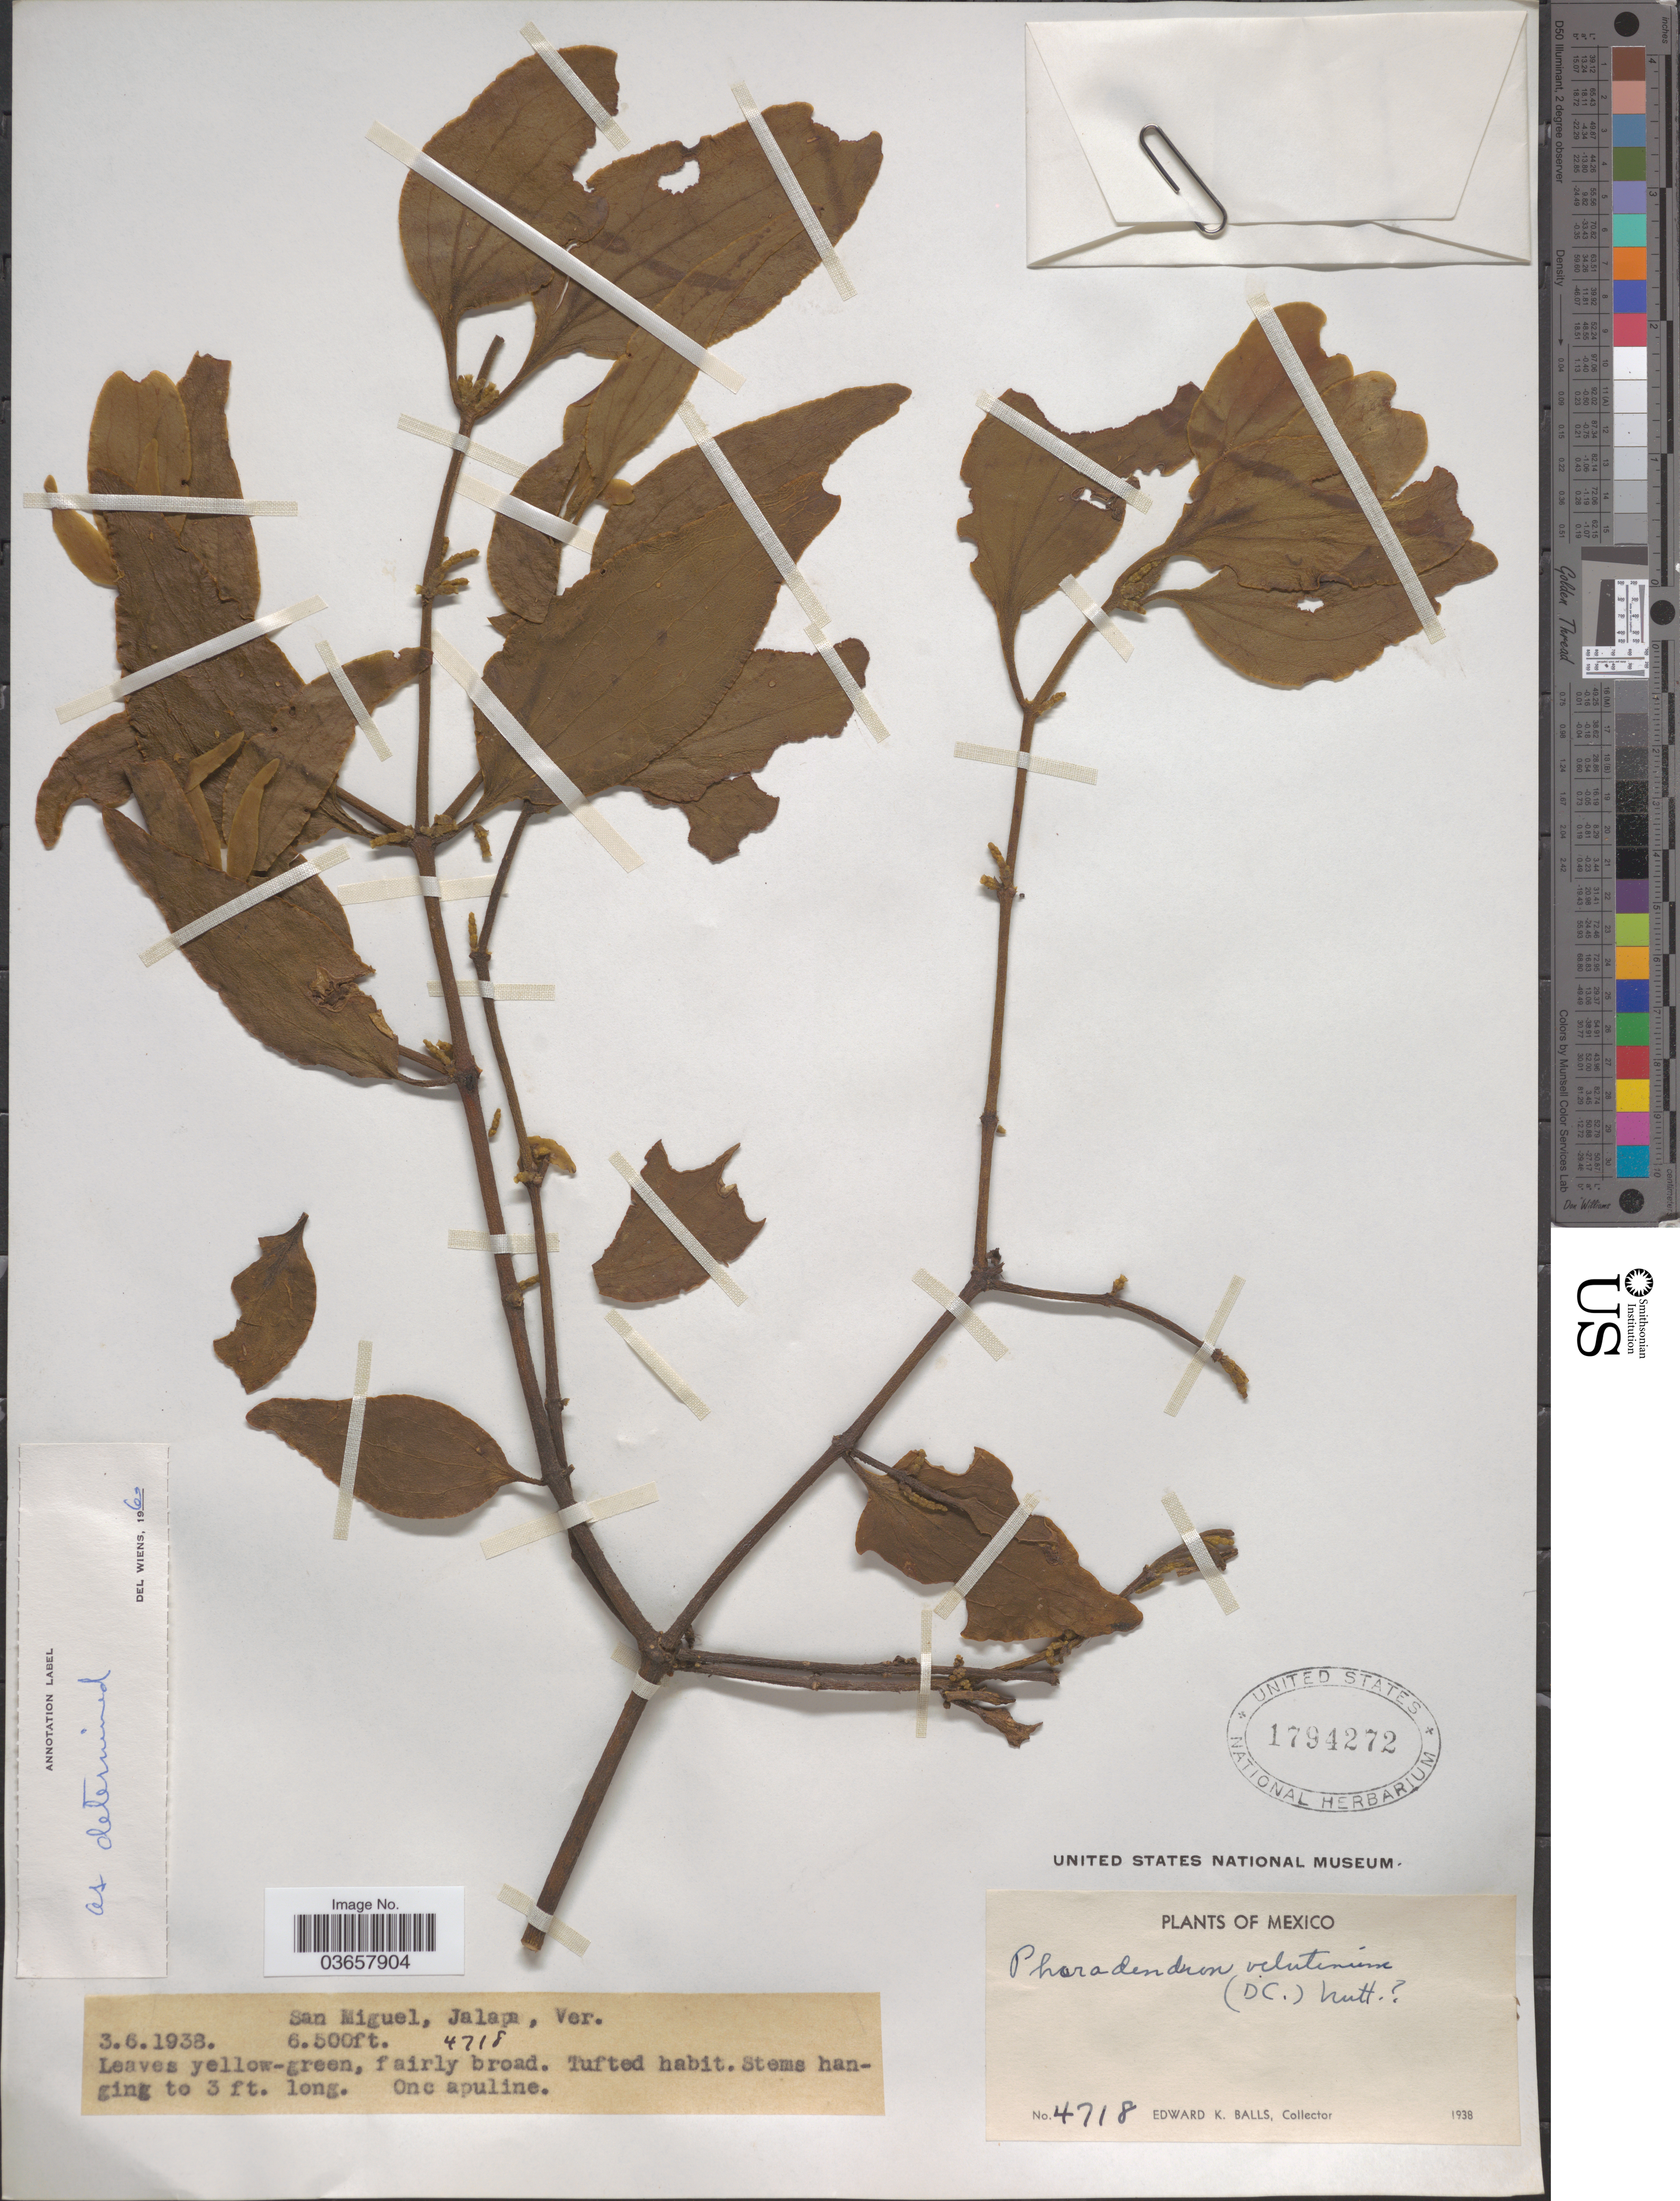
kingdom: Plantae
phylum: Tracheophyta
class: Magnoliopsida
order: Santalales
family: Viscaceae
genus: Phoradendron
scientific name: Phoradendron velutinum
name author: (DC.) Oliv.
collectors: E. K. Balls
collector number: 4718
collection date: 1938-06-03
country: Mexico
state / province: Veracruz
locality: San Miguel, Jalapa.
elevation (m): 1981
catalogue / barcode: US 1794272